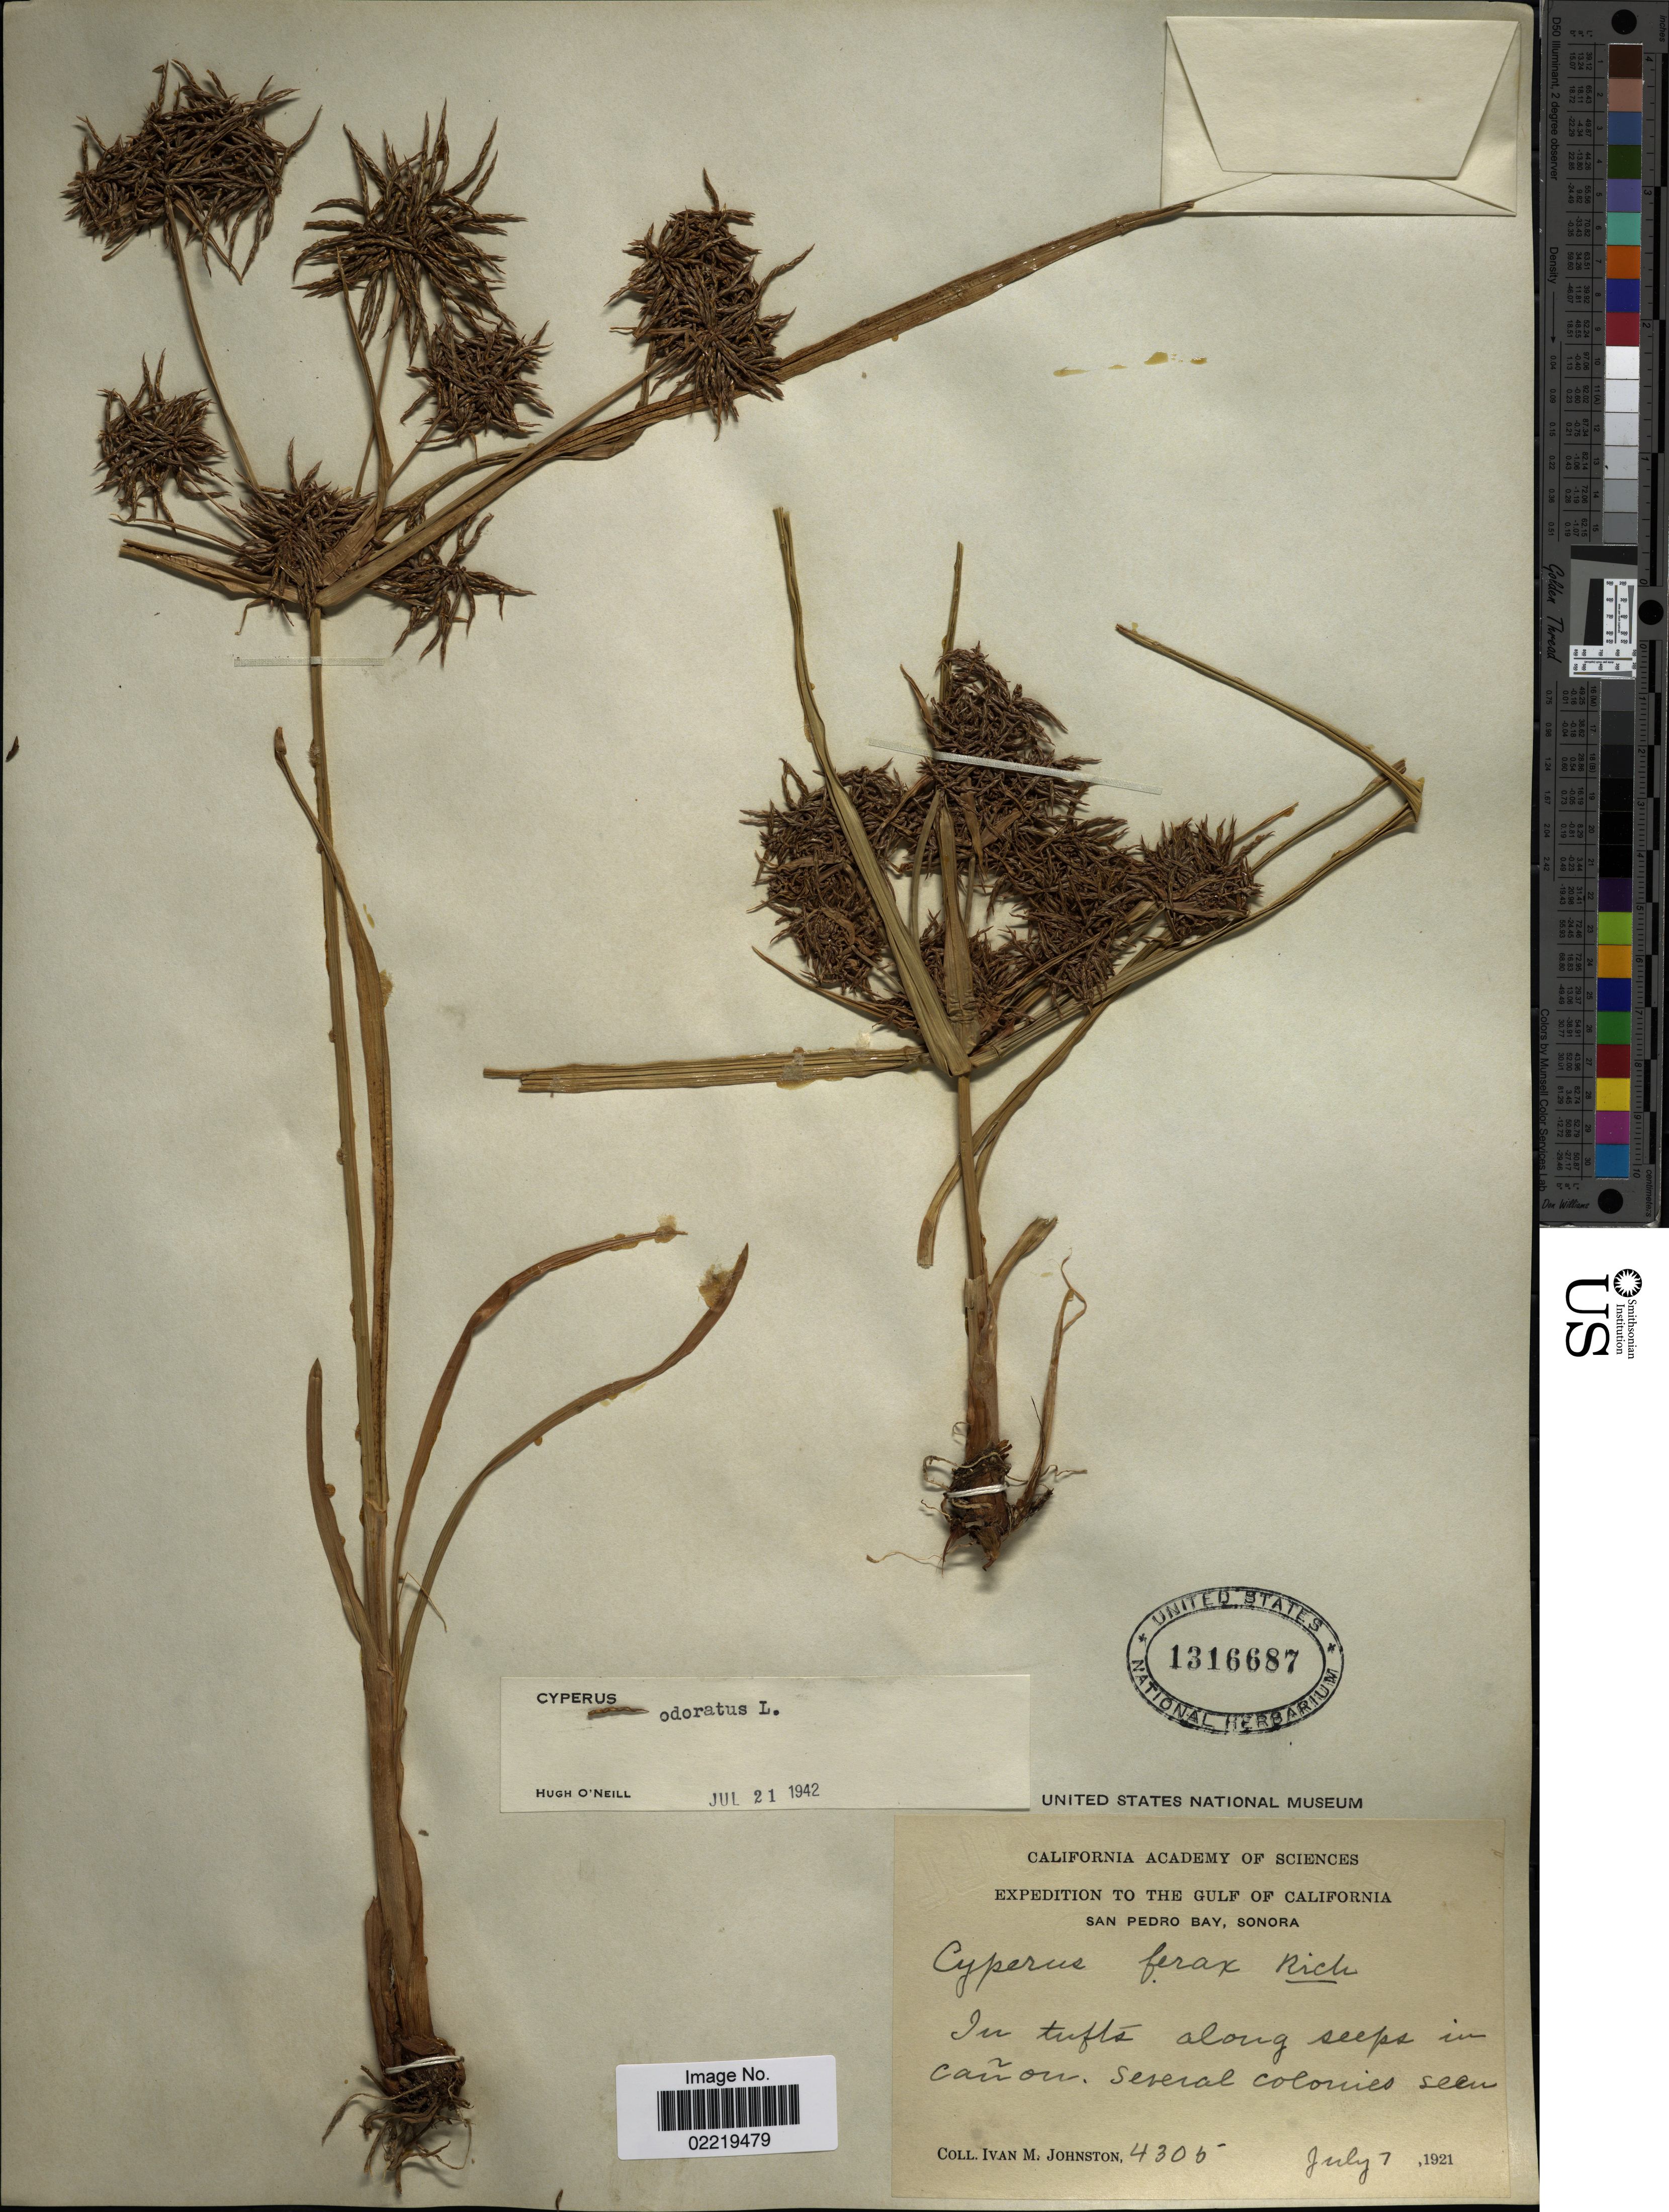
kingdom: Plantae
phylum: Tracheophyta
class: Liliopsida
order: Poales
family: Cyperaceae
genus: Cyperus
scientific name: Cyperus odoratus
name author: L.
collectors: I.M. Johnston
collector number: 4305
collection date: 1921-07-07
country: Mexico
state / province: Sonora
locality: The gulf of California, San Pedro Bay, in tufts along seeps in canon.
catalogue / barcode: US 1316687